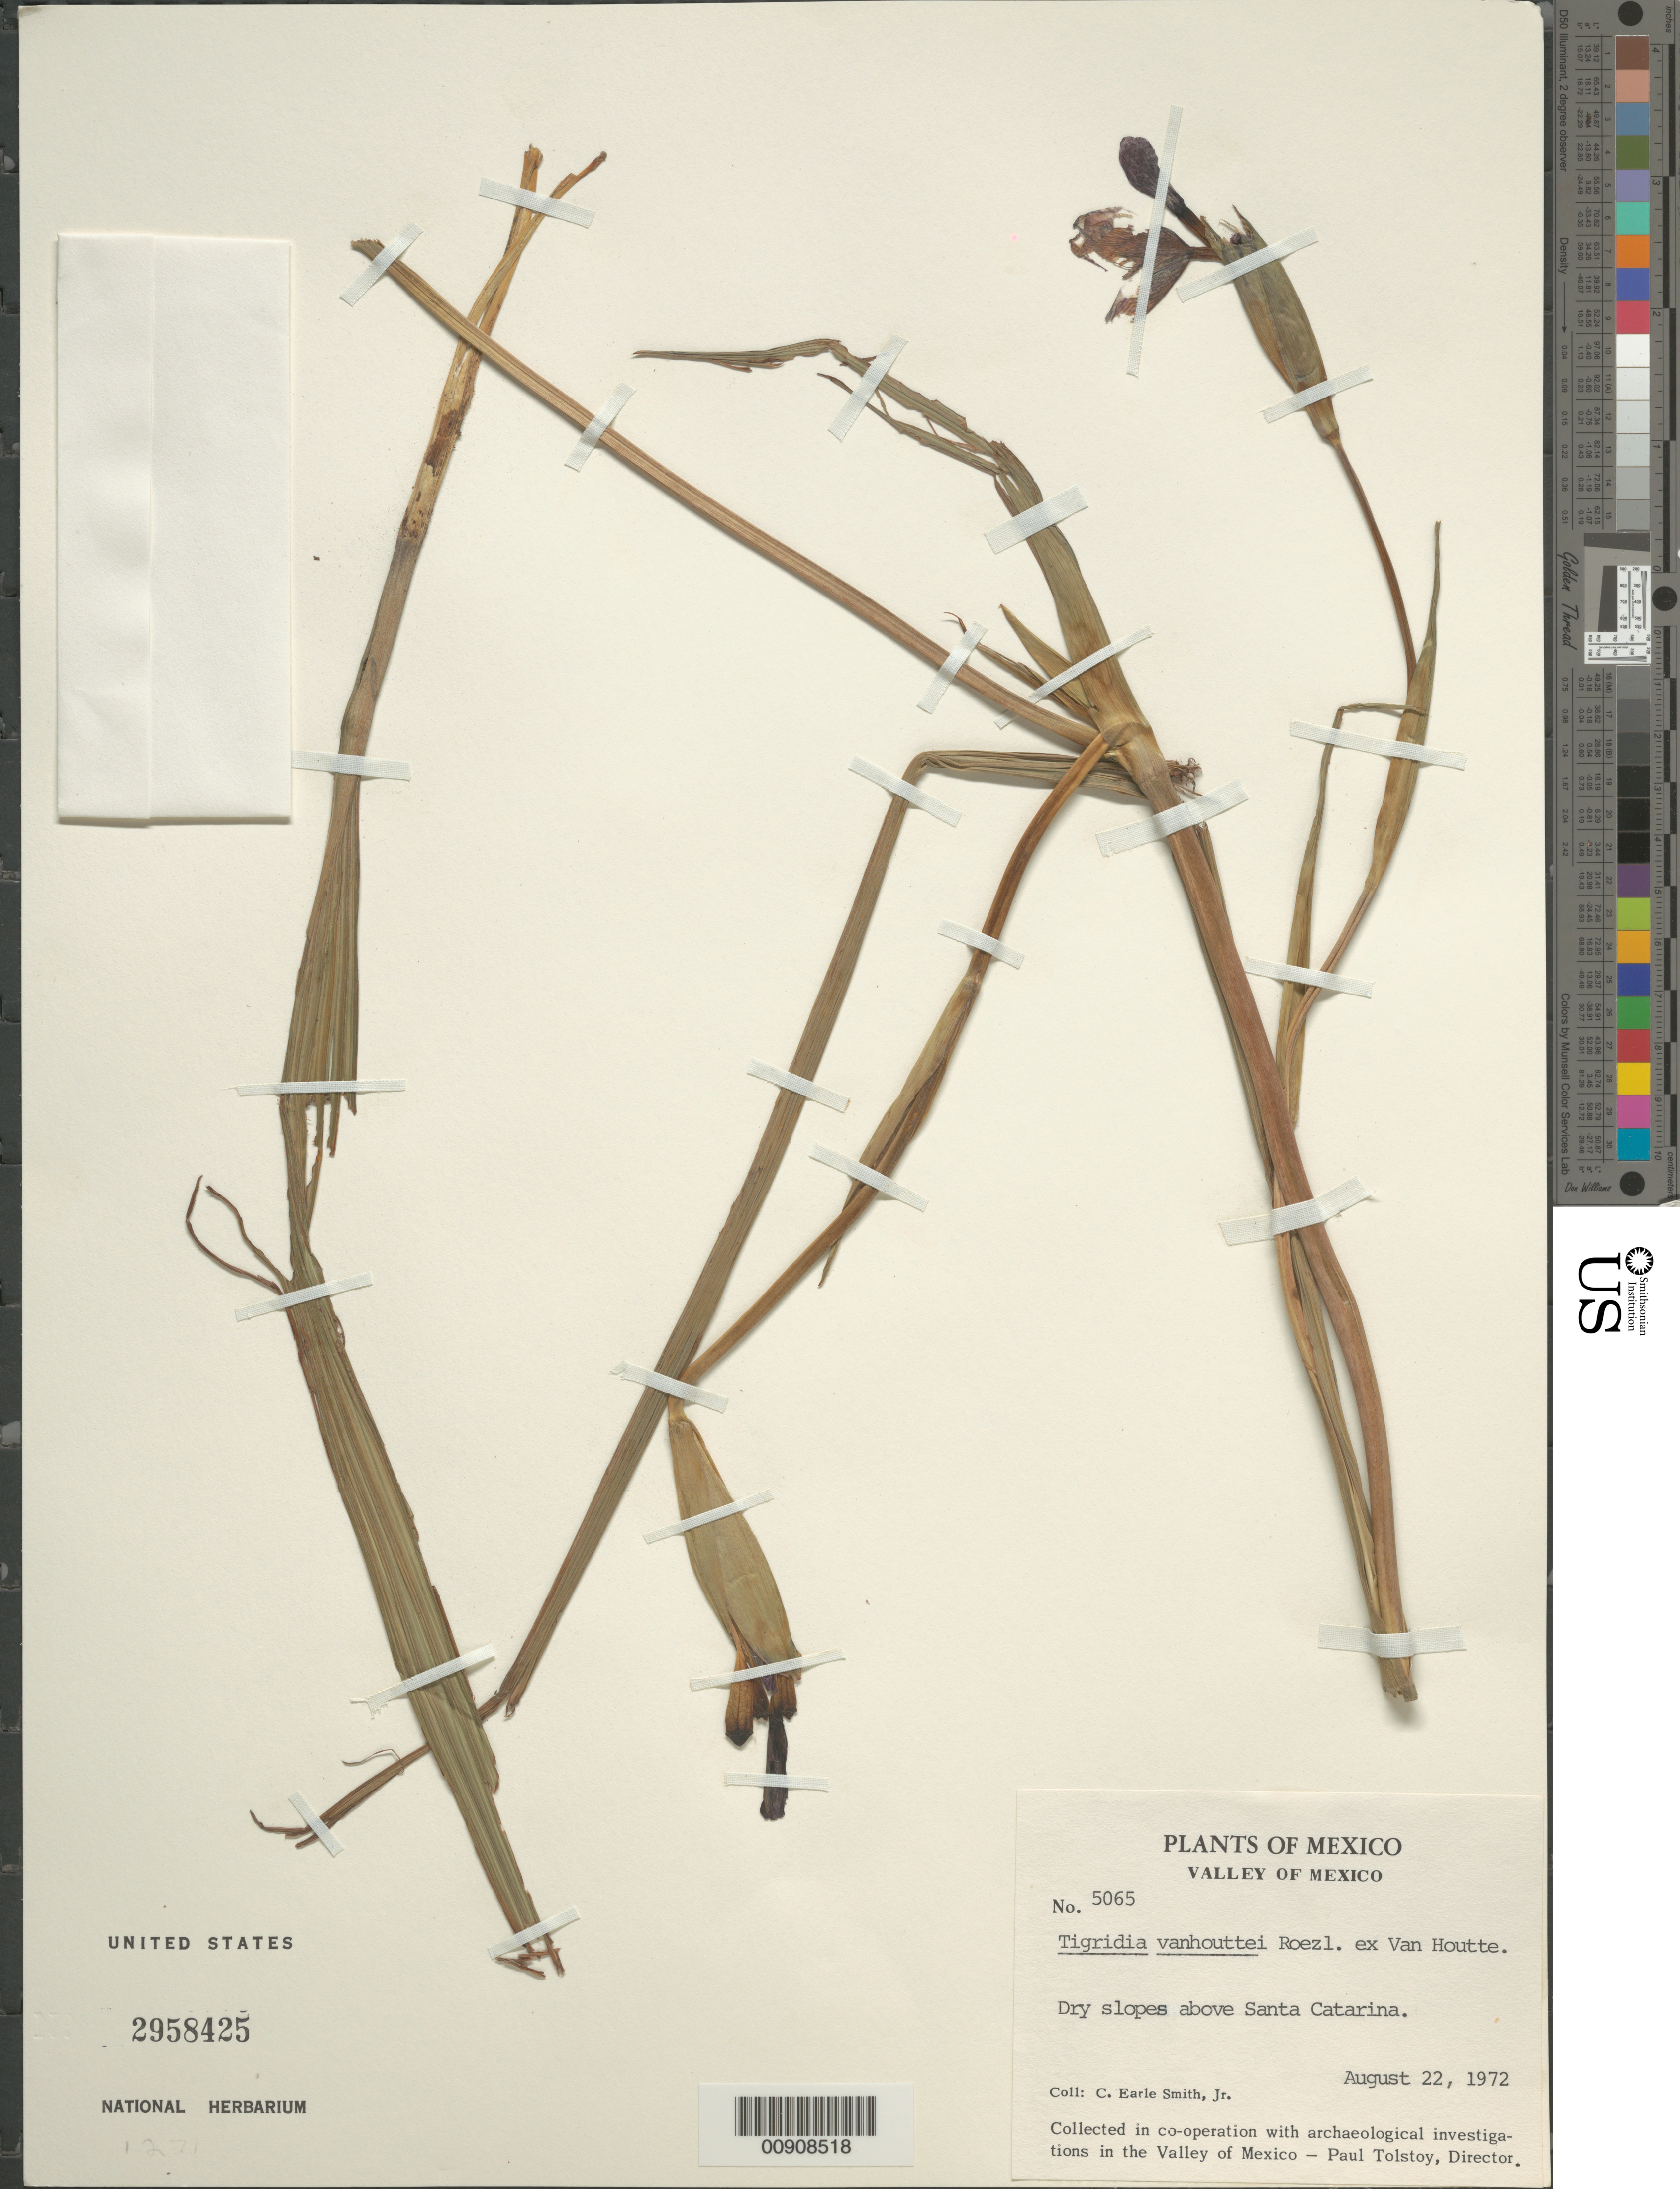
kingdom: Plantae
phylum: Tracheophyta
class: Liliopsida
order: Asparagales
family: Iridaceae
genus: Tigridia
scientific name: Tigridia vanhouttei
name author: Roezl ex Van Houtte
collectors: C. E. Smith Jr.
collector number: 5065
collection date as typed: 22 Aug 1972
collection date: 1972-08-22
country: Mexico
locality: Dry slopes above Santa Catarina. Valley of México.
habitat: Dry slopes.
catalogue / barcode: US 2958425